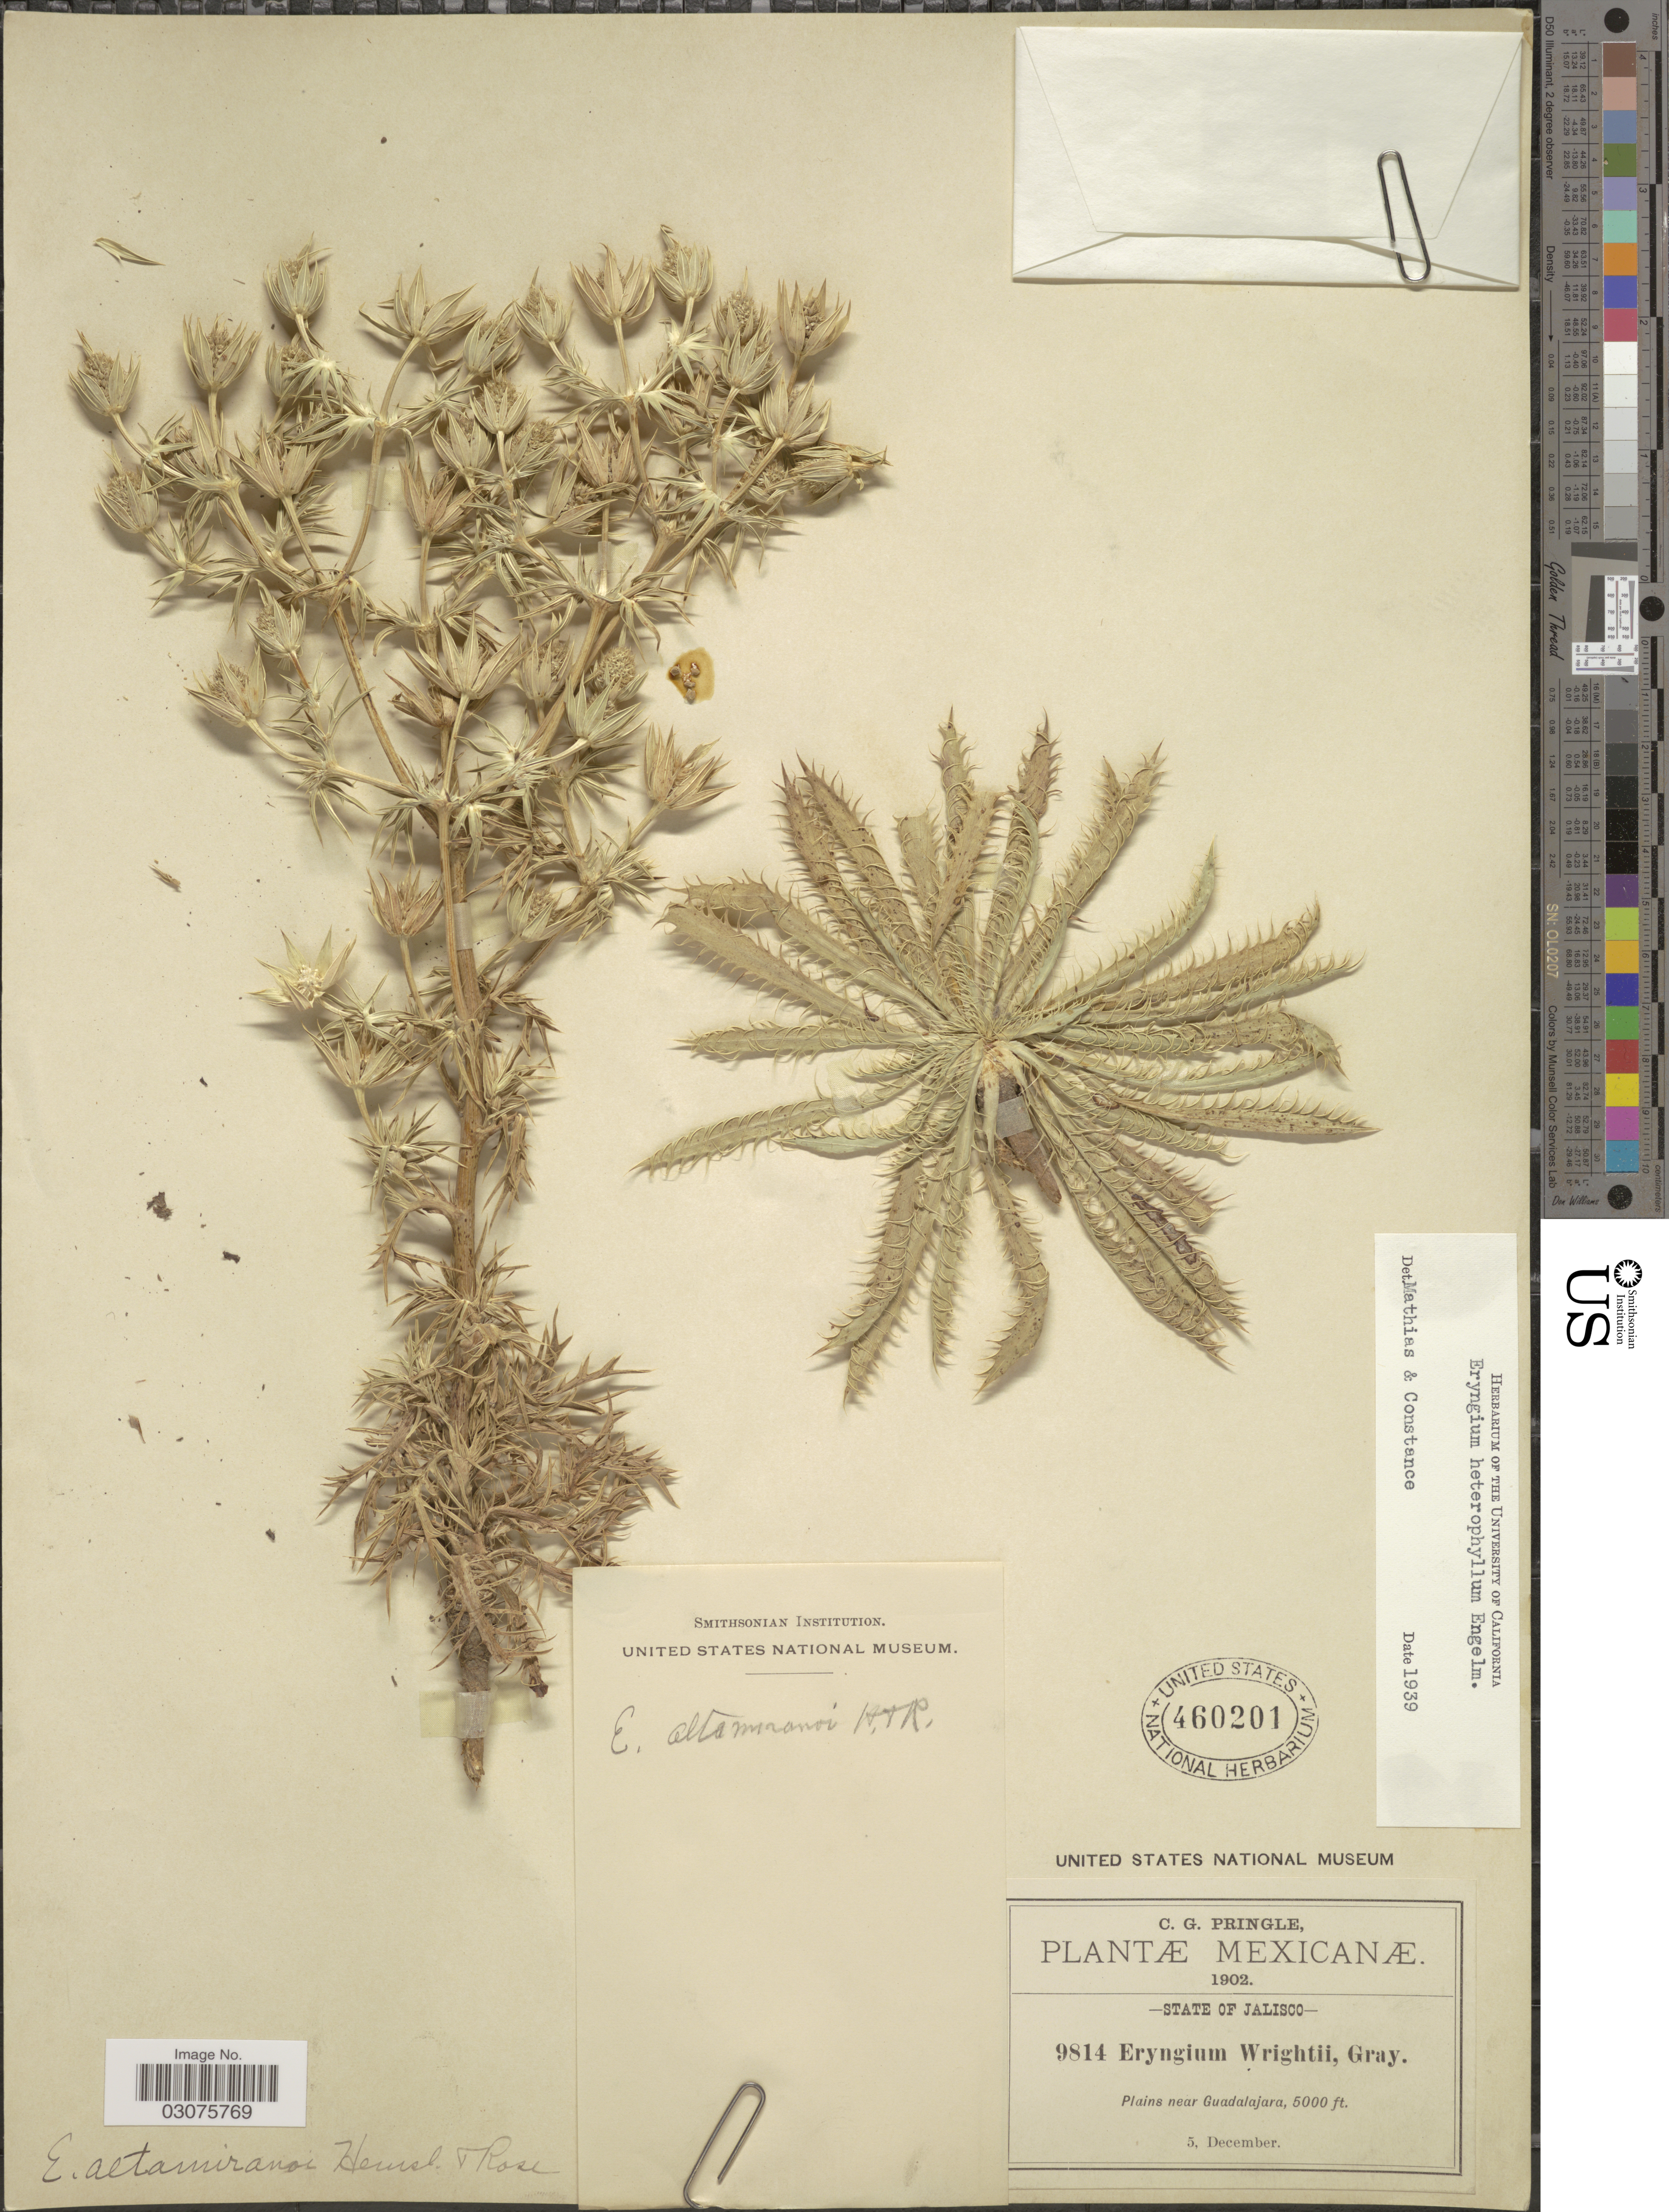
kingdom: Plantae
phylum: Tracheophyta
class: Magnoliopsida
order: Apiales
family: Apiaceae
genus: Eryngium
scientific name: Eryngium heterophyllum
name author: Engelm.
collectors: C. G. Pringle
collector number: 9814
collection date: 1902-12-05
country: Mexico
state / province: Jalisco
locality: Plains near Guadalajara.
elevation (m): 1524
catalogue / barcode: US 460201